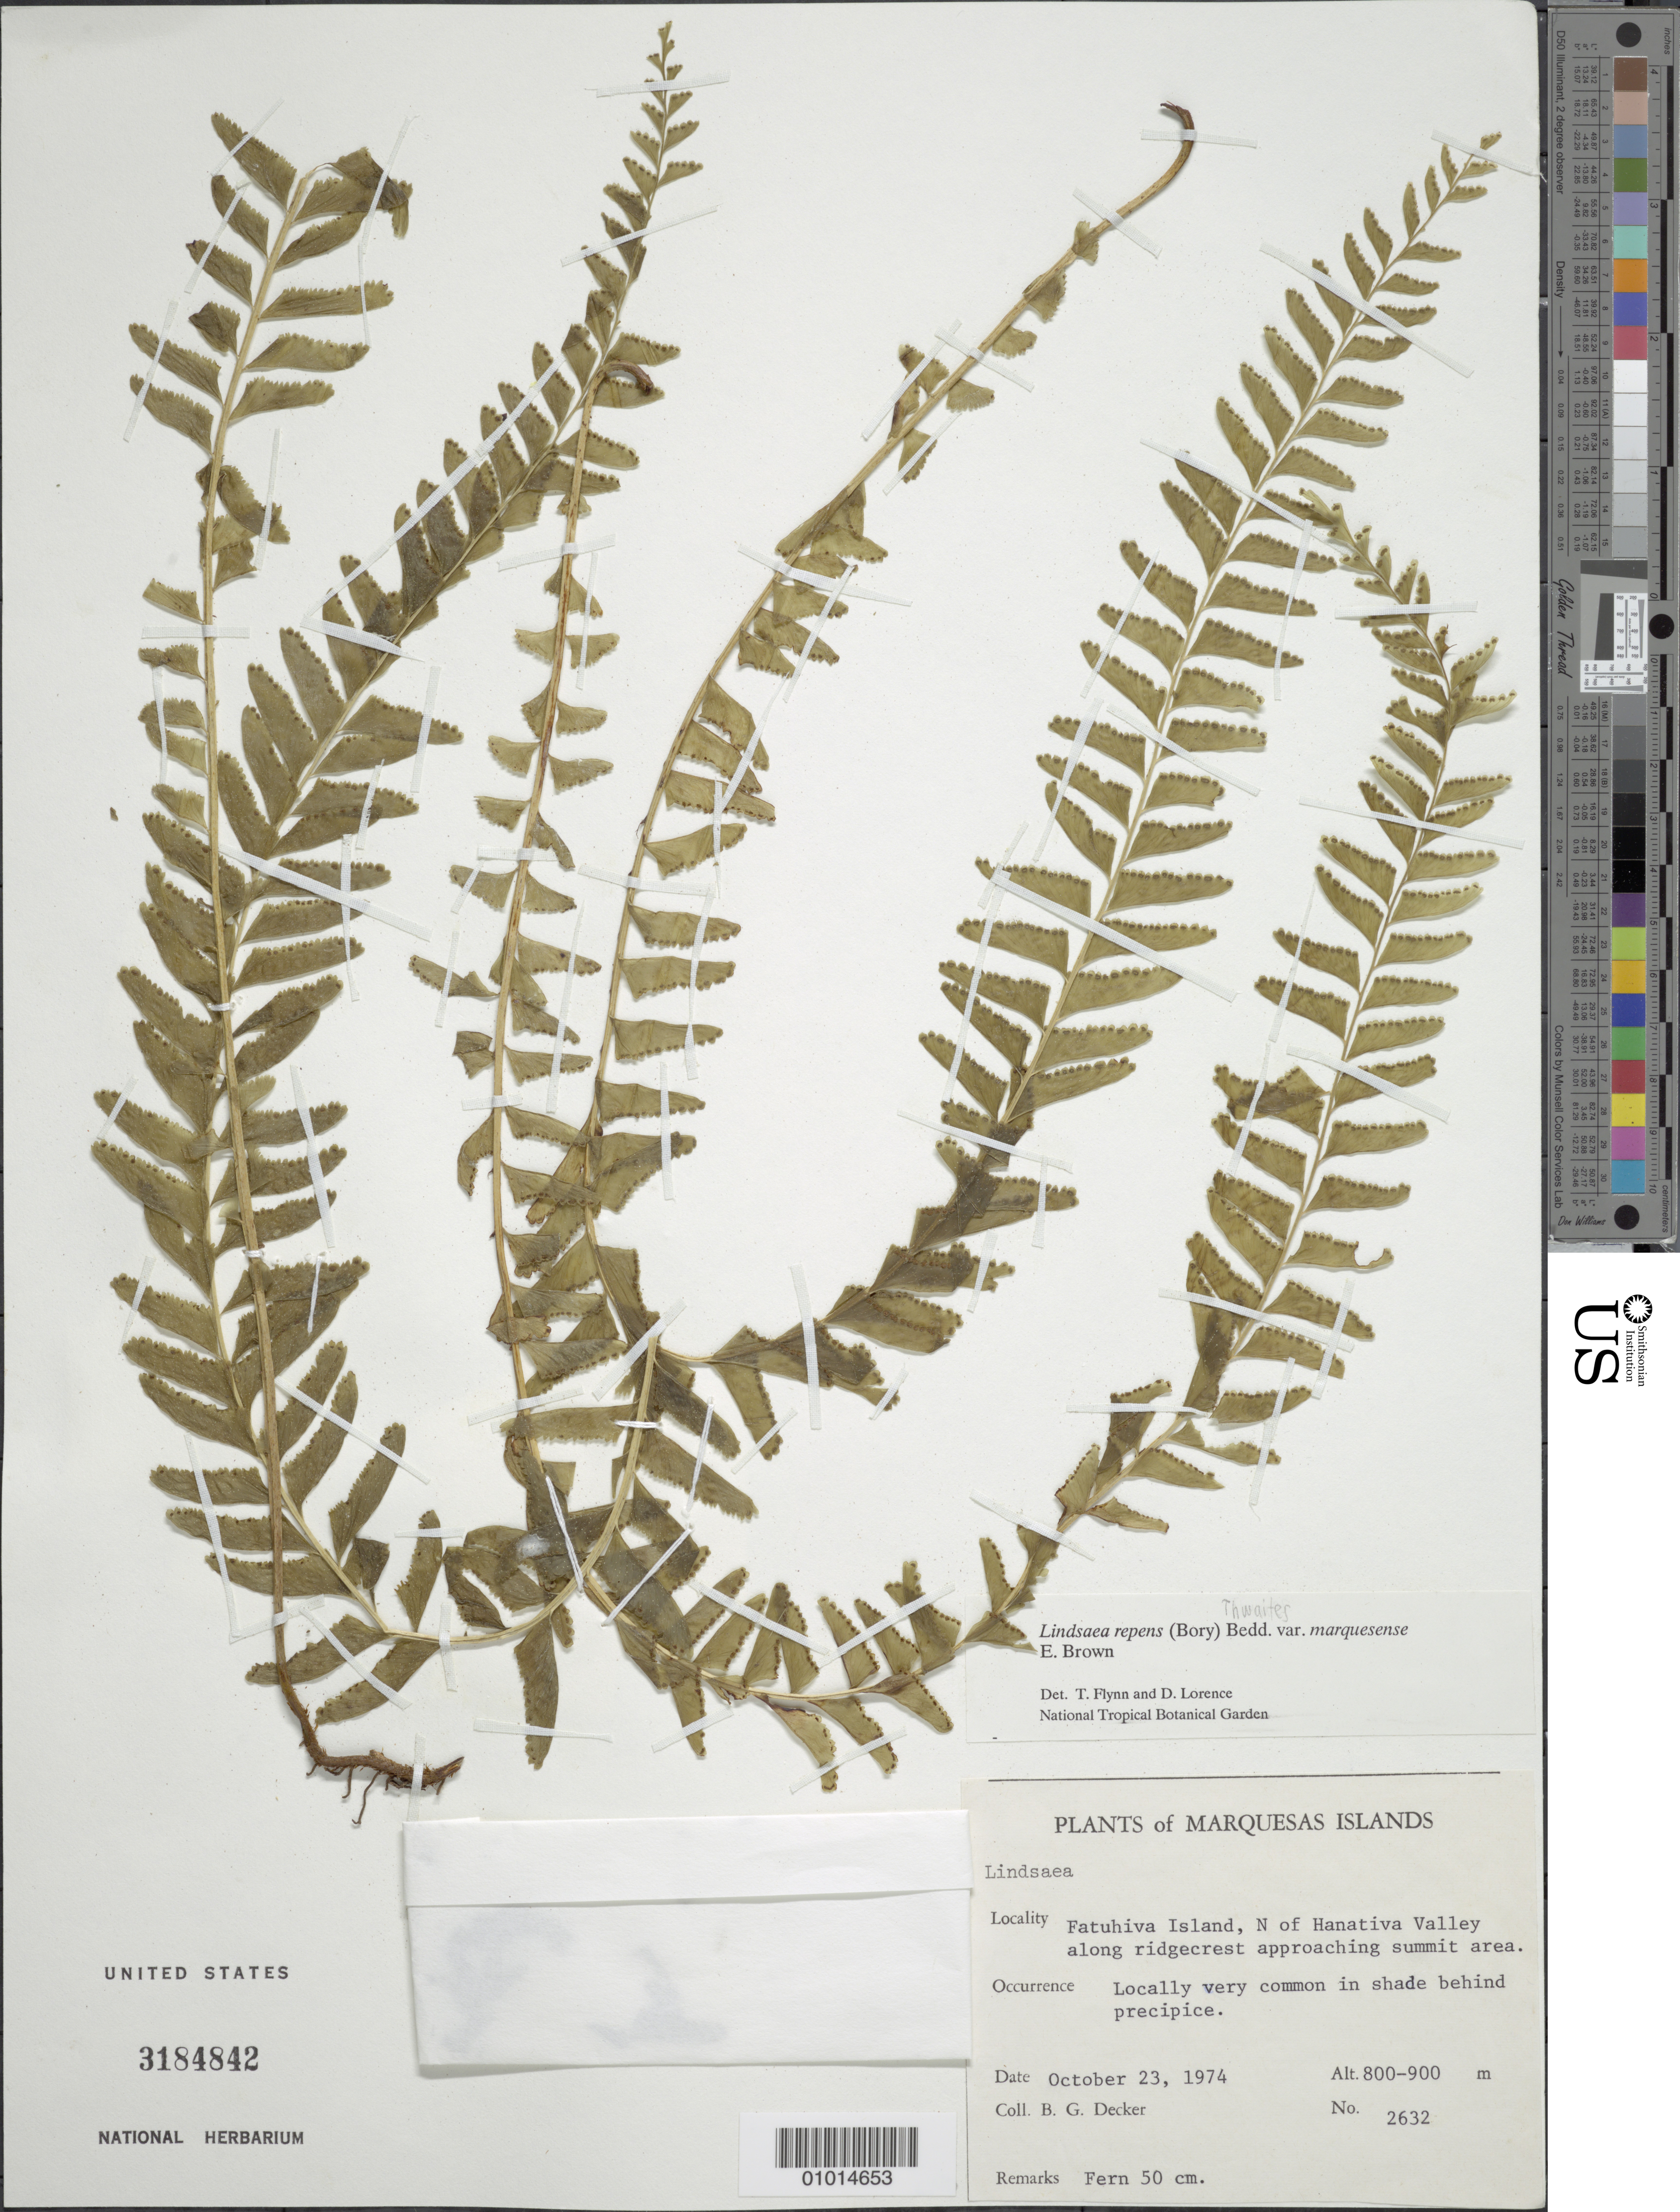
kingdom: Plantae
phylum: Tracheophyta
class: Polypodiopsida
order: Polypodiales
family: Lindsaeaceae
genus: Lindsaea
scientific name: Lindsaea repens var. marquesensis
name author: E.D. Br.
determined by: Lorence, David H., (PTBG), National Tropical Botanical Garden (UNITED STATES)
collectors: B. G. Decker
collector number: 2632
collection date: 1974-10-23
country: French Polynesia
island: Fatu Hiva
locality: N of Hanativa Valley along ridge crest approaching summit area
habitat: Locally common in shade behind precipice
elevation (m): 800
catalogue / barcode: US 3184842